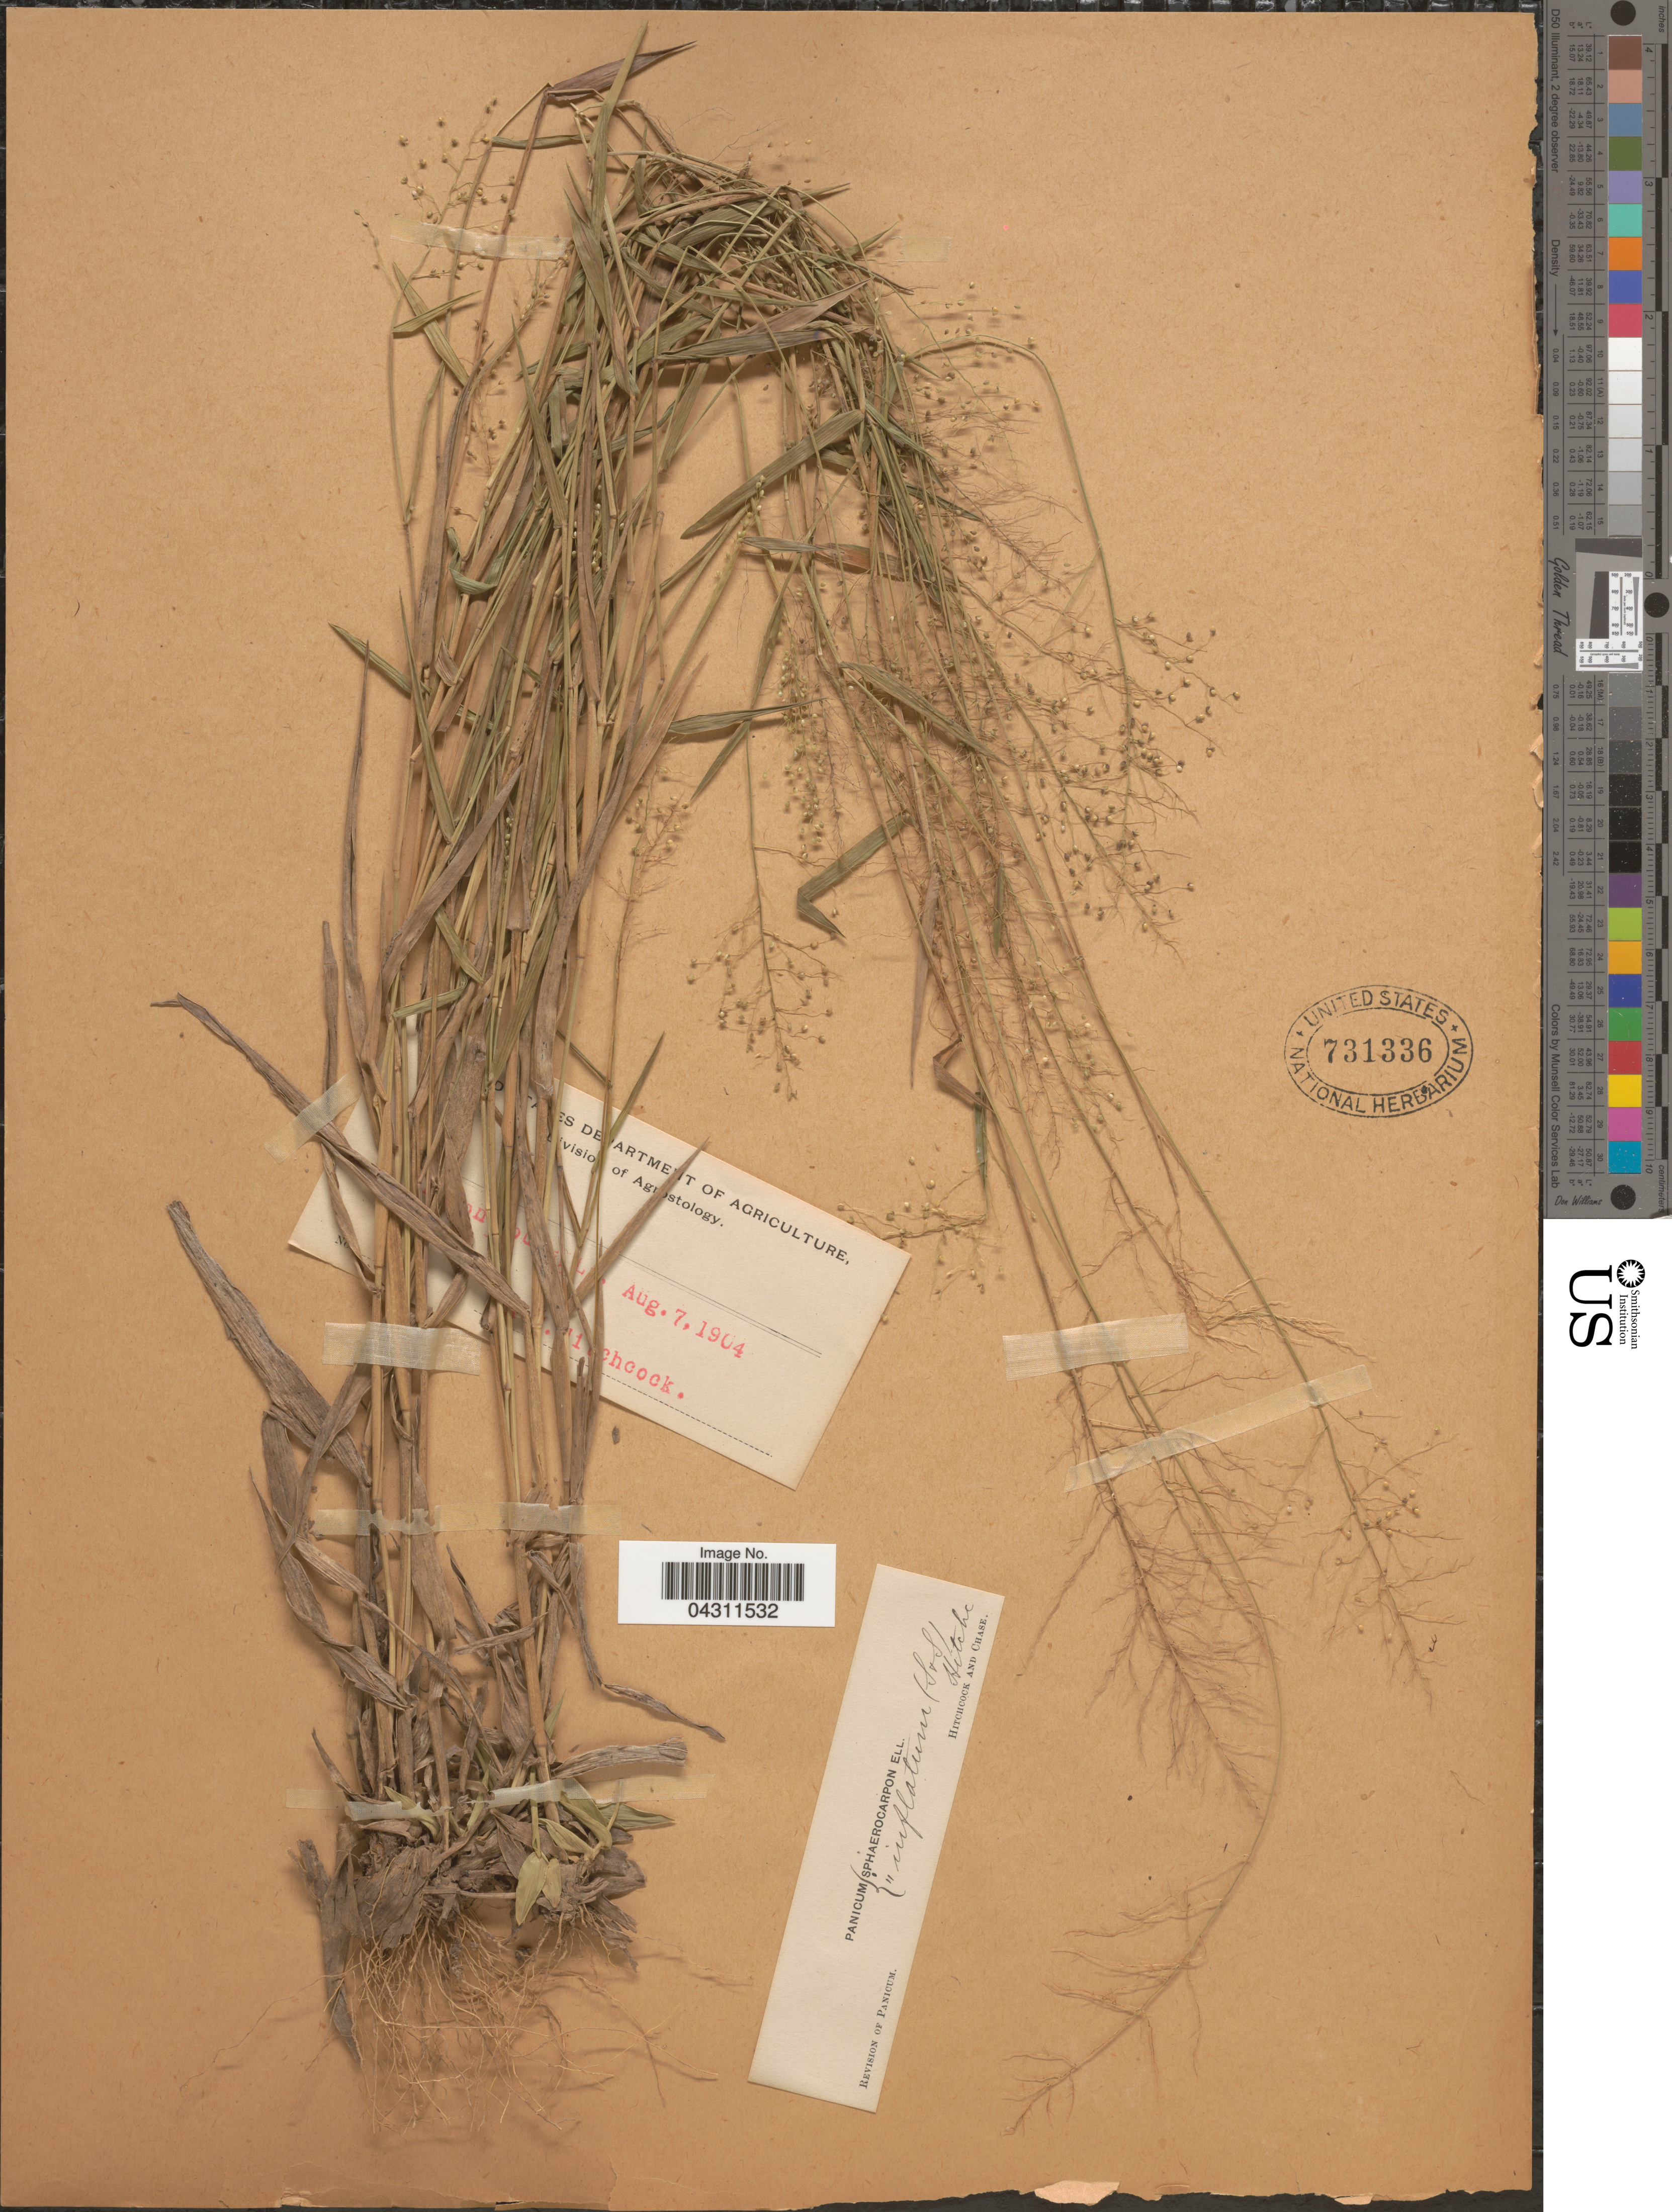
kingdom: Plantae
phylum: Tracheophyta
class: Liliopsida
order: Poales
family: Poaceae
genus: Dichanthelium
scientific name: Dichanthelium sphaerocarpon var. sphaerocarpon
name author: (Elliott) Gould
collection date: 1904-08-07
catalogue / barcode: US 731336